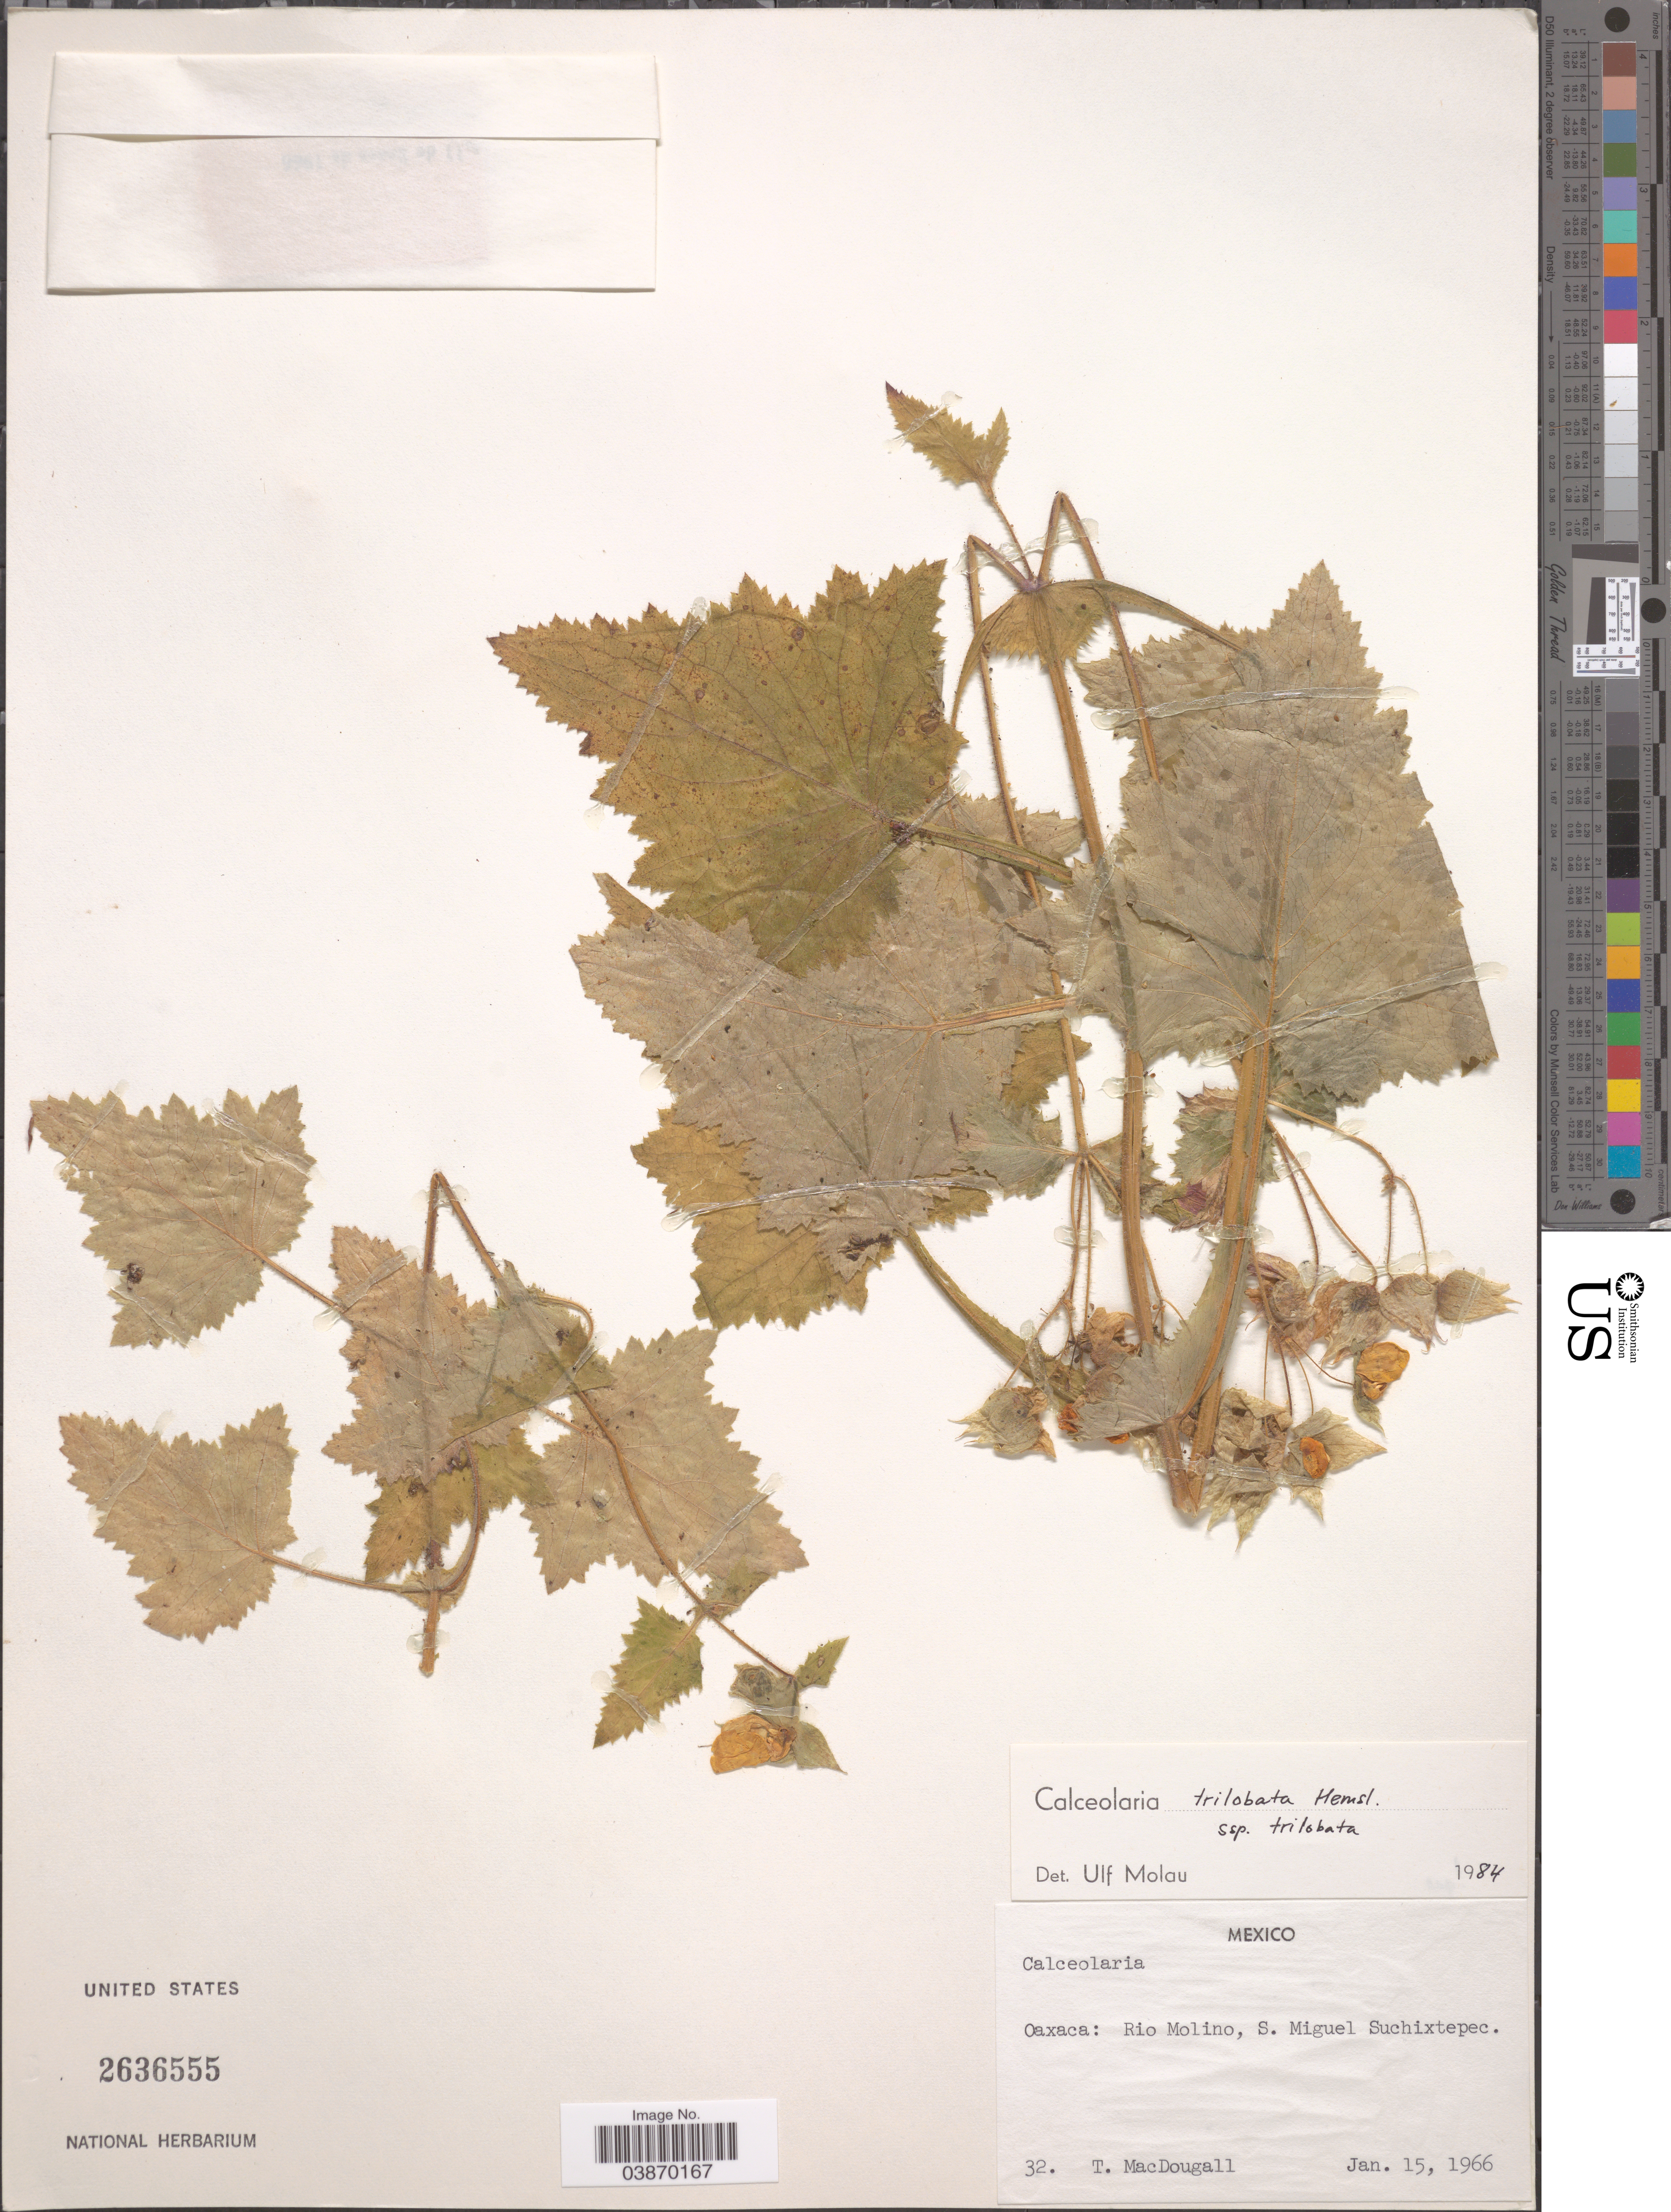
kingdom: Plantae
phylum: Tracheophyta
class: Magnoliopsida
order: Lamiales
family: Calceolariaceae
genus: Calceolaria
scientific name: Calceolaria trilobata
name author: Hemsl.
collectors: T. MacDougal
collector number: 32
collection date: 1966-01-15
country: Mexico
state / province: Oaxaca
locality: Rop Molino, S. Miguel Suchitepec.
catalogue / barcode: US 2636555